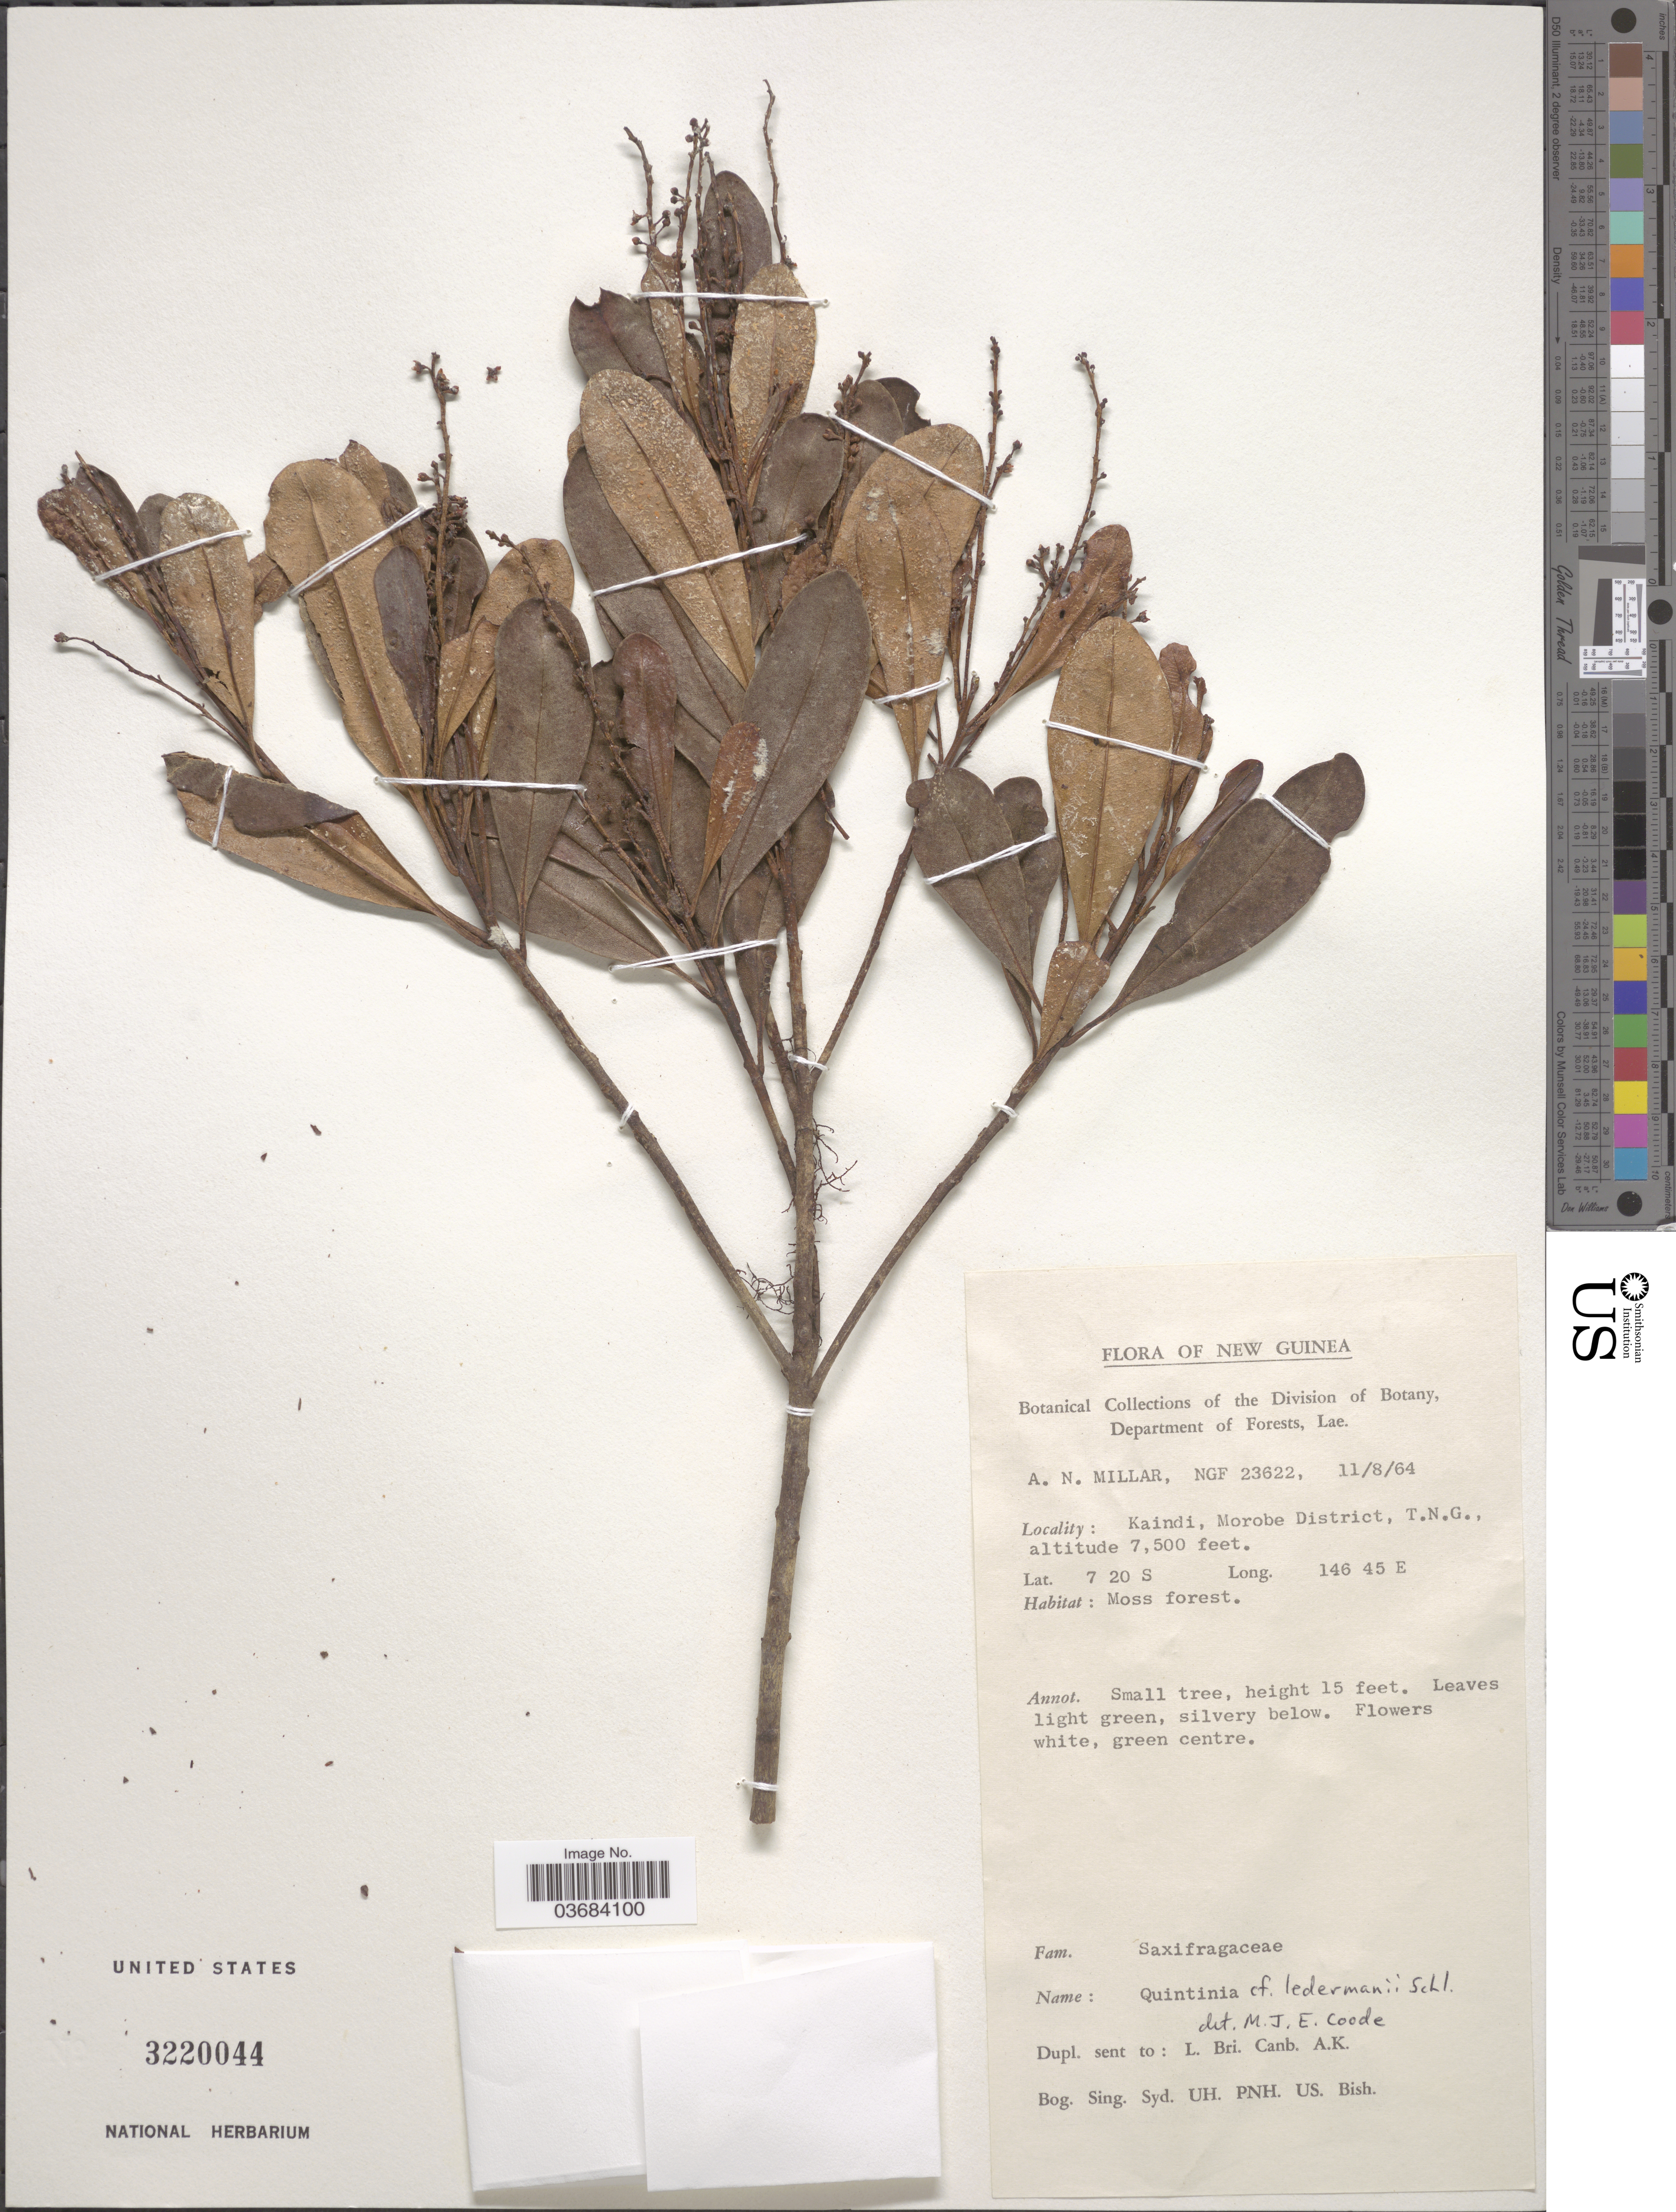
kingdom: Plantae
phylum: Tracheophyta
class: Magnoliopsida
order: Paracryphiales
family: Paracryphiaceae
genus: Quintinia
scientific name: Quintinia ledermannii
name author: Schltr.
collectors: A. Millar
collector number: NGF23622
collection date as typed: Transcribed d/m/y: 11/8/64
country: Papua New Guinea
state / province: Morobe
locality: New Guinea. Kaindi, Morobe District, T.N.G.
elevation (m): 2286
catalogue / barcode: US 3220044